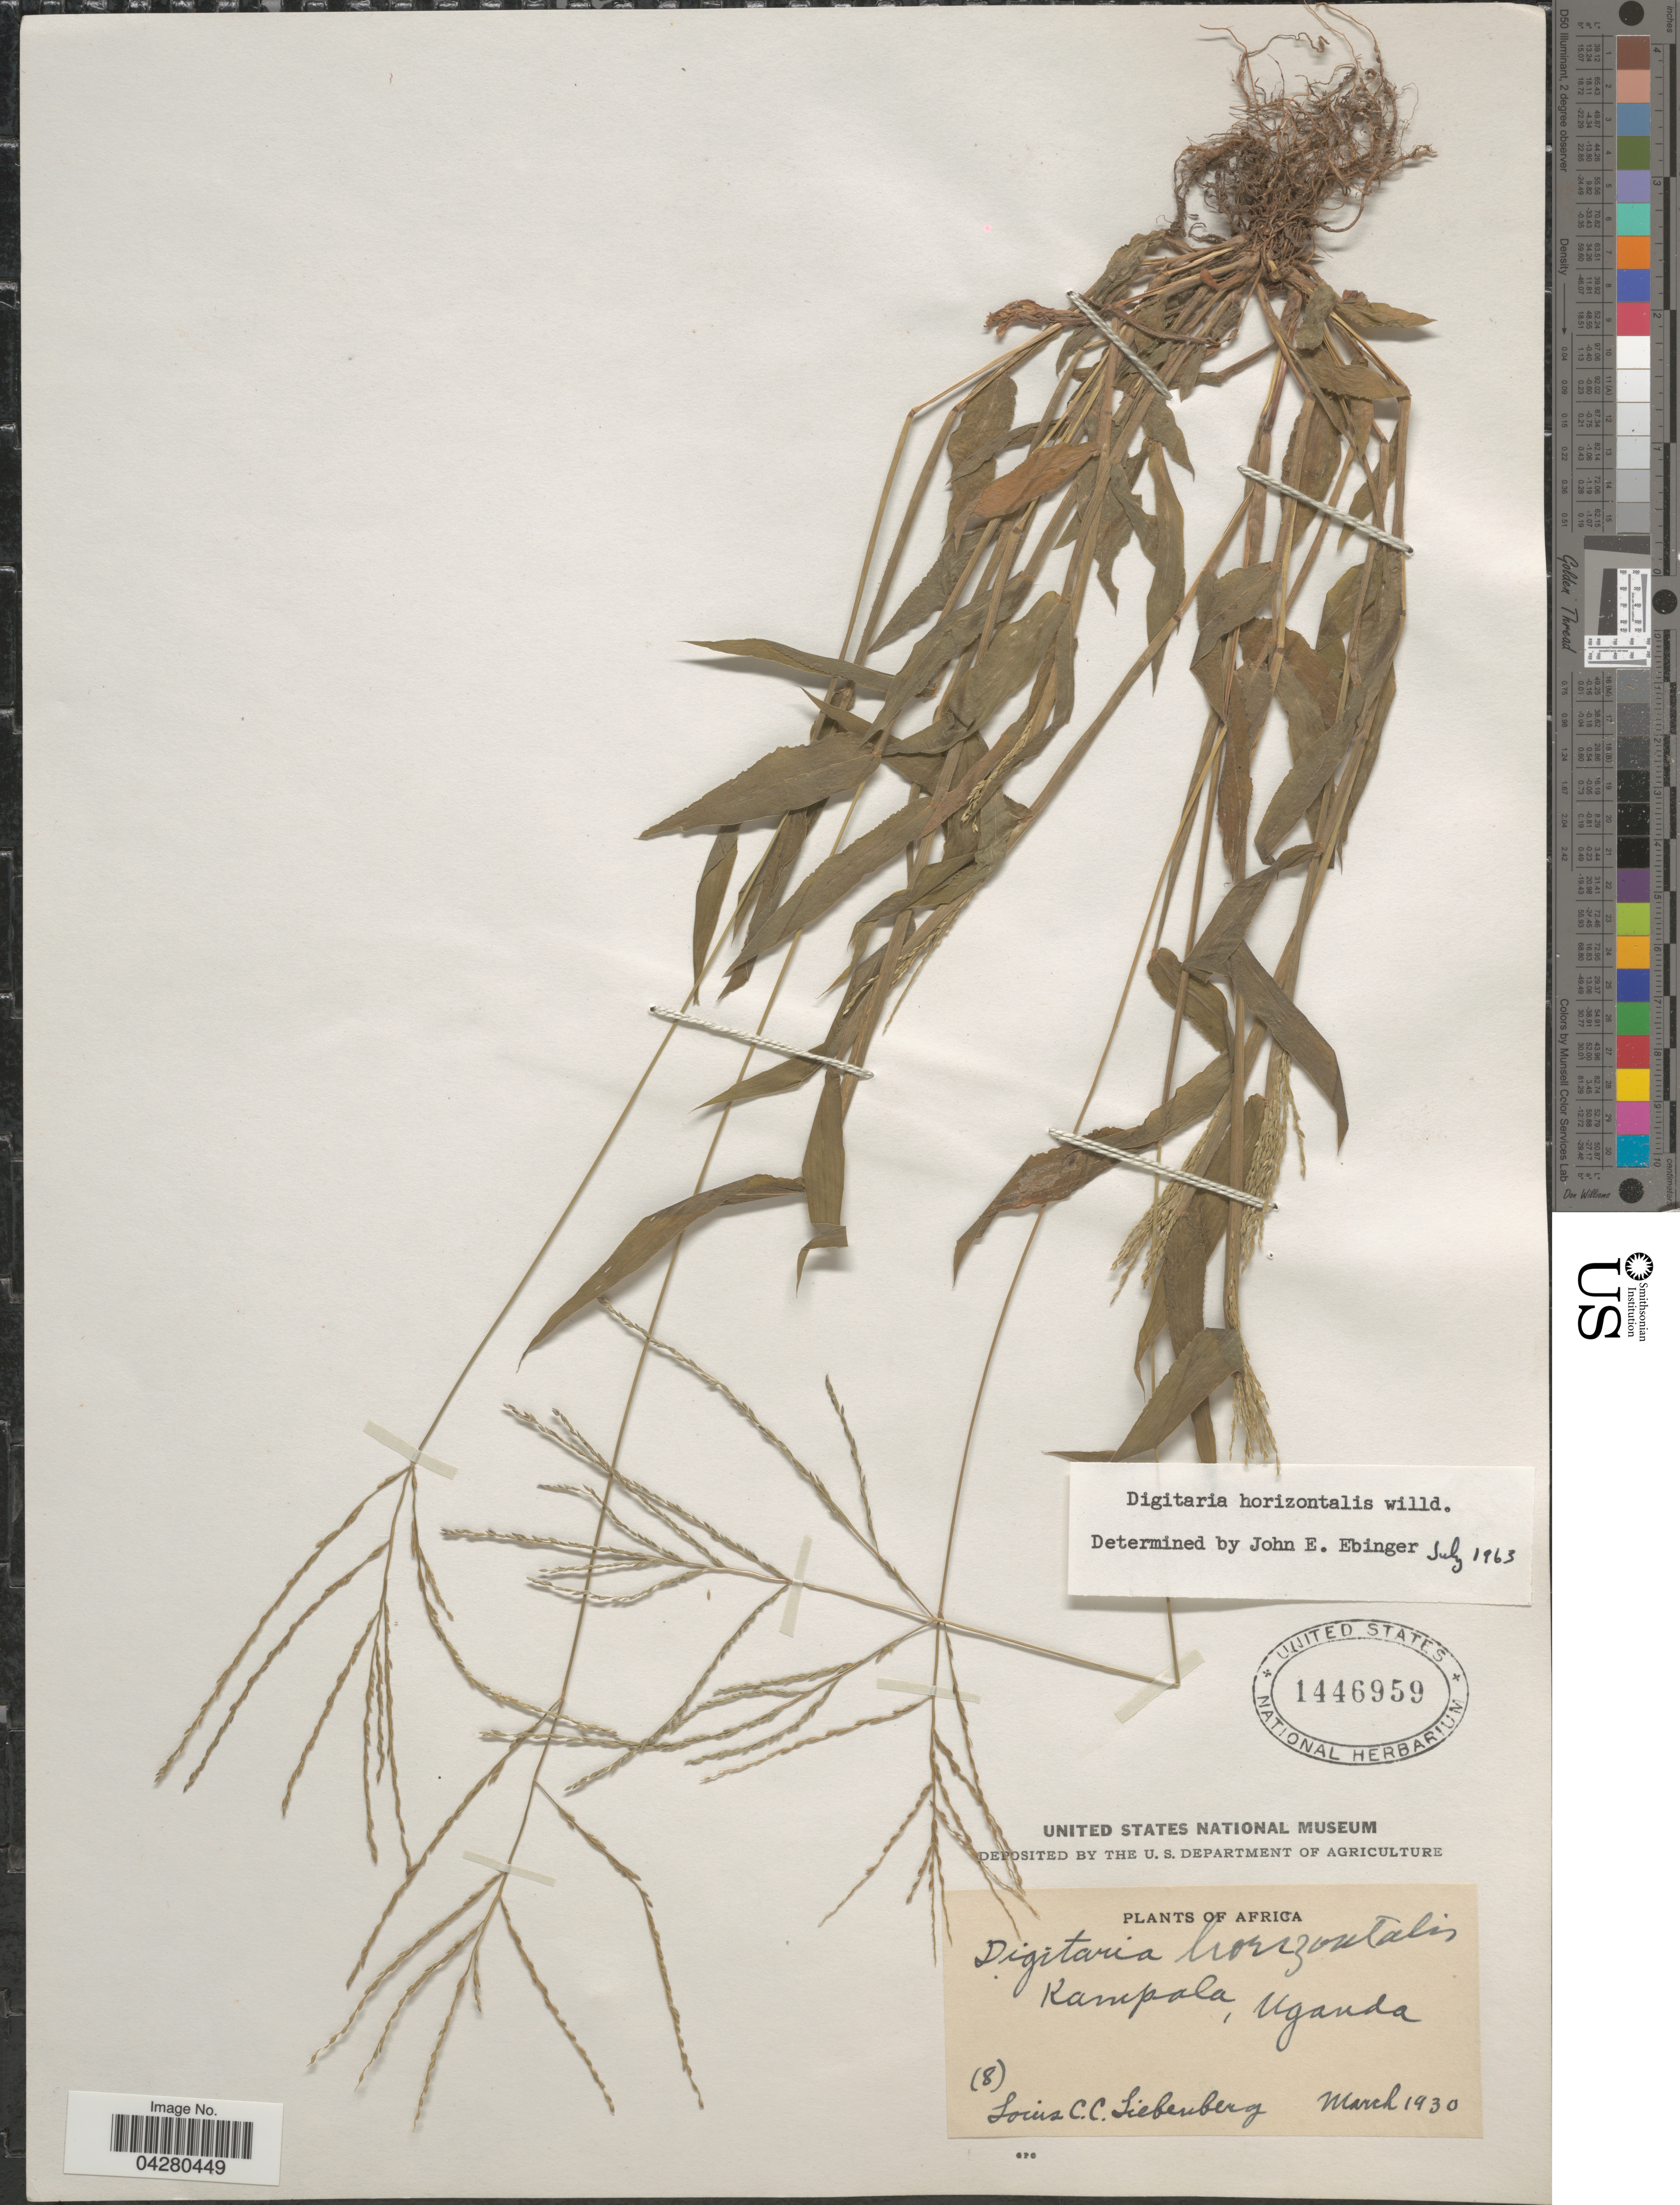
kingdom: Plantae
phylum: Tracheophyta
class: Liliopsida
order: Poales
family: Poaceae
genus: Digitaria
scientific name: Digitaria horizontalis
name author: Willd.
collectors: L. Liebenberg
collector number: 8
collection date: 1930-03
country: Uganda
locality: Kampala.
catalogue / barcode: US 1446959